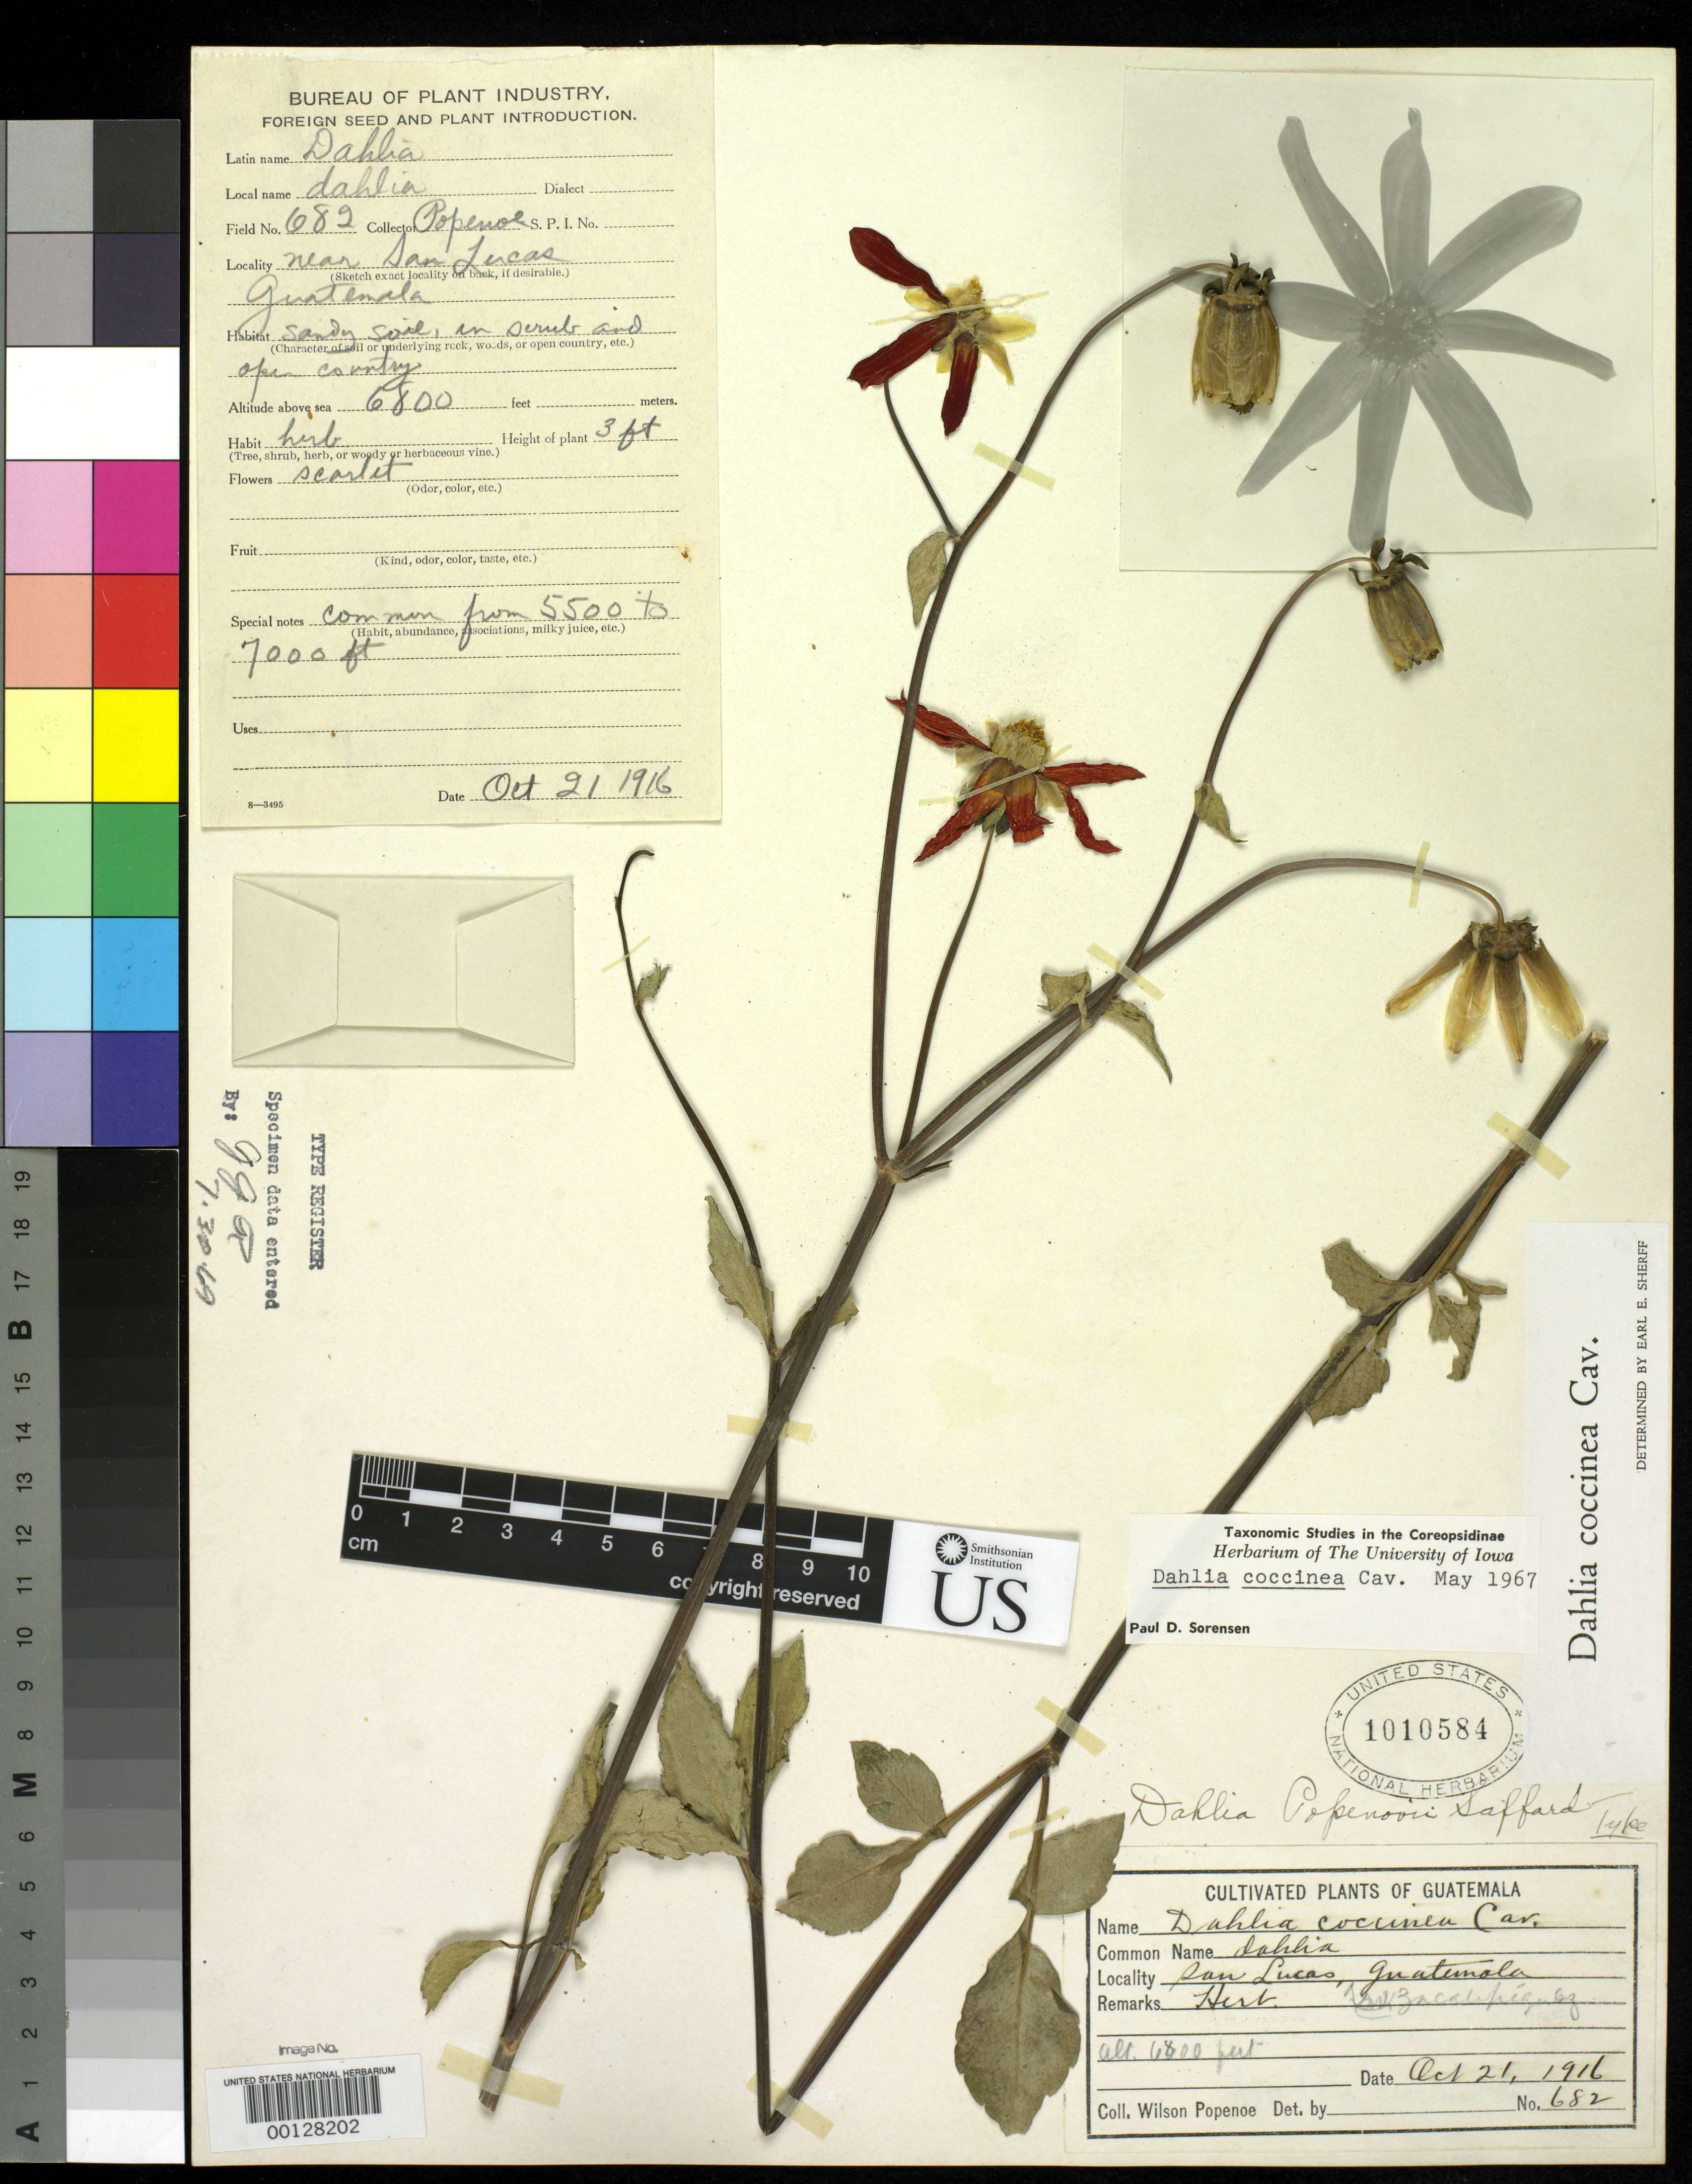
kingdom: Plantae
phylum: Tracheophyta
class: Magnoliopsida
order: Asterales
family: Asteraceae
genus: Dahlia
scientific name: Dahlia popenovii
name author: Saff.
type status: Holotype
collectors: W. Popenoe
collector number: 682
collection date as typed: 21 Oct 1916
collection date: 1916-10-21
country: Guatemala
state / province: Sacatepéquez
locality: San Lucas.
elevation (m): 2012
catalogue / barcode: US 1010584